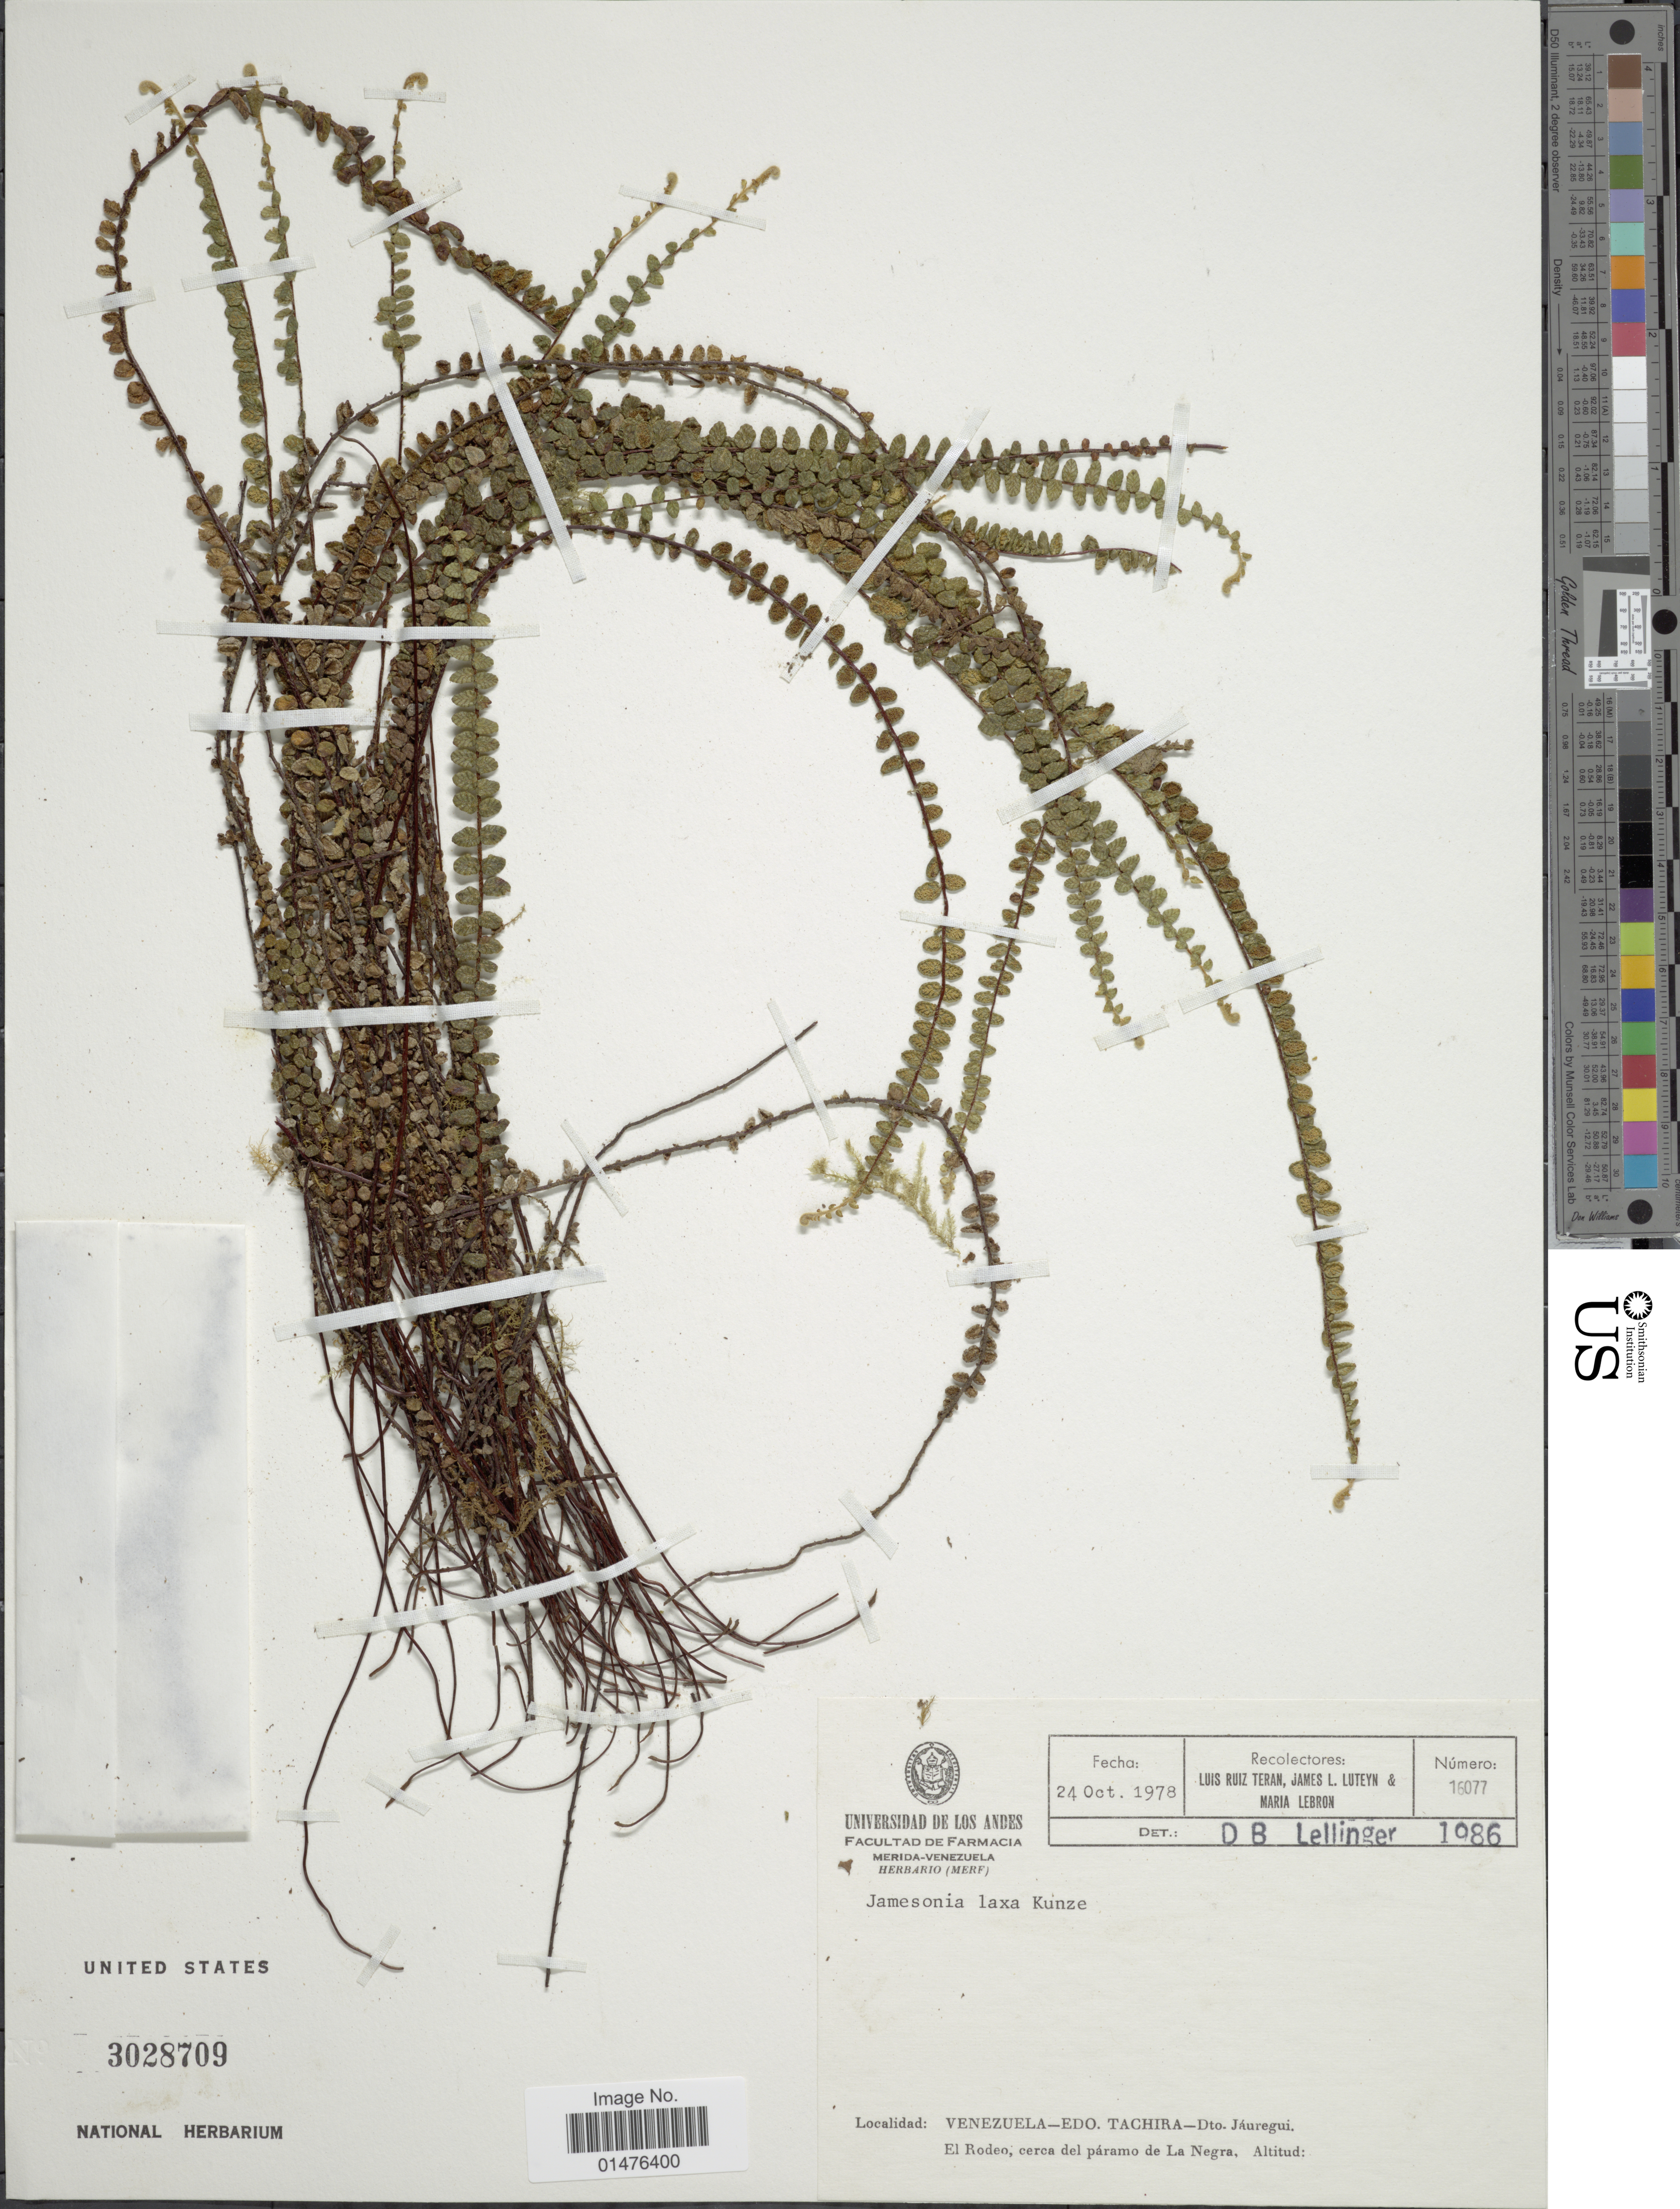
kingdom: Plantae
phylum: Tracheophyta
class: Polypodiopsida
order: Polypodiales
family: Pteridaceae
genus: Jamesonia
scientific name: Jamesonia laxa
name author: Kunze ex Kuhn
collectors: L. Teran, J. L. Luteyn & M. Lebron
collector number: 16077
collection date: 1978-10-24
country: Venezuela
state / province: Tachira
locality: Dto Jáuregui, El Rodeo, cerca del páramo de La Negra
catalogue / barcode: US 3028709